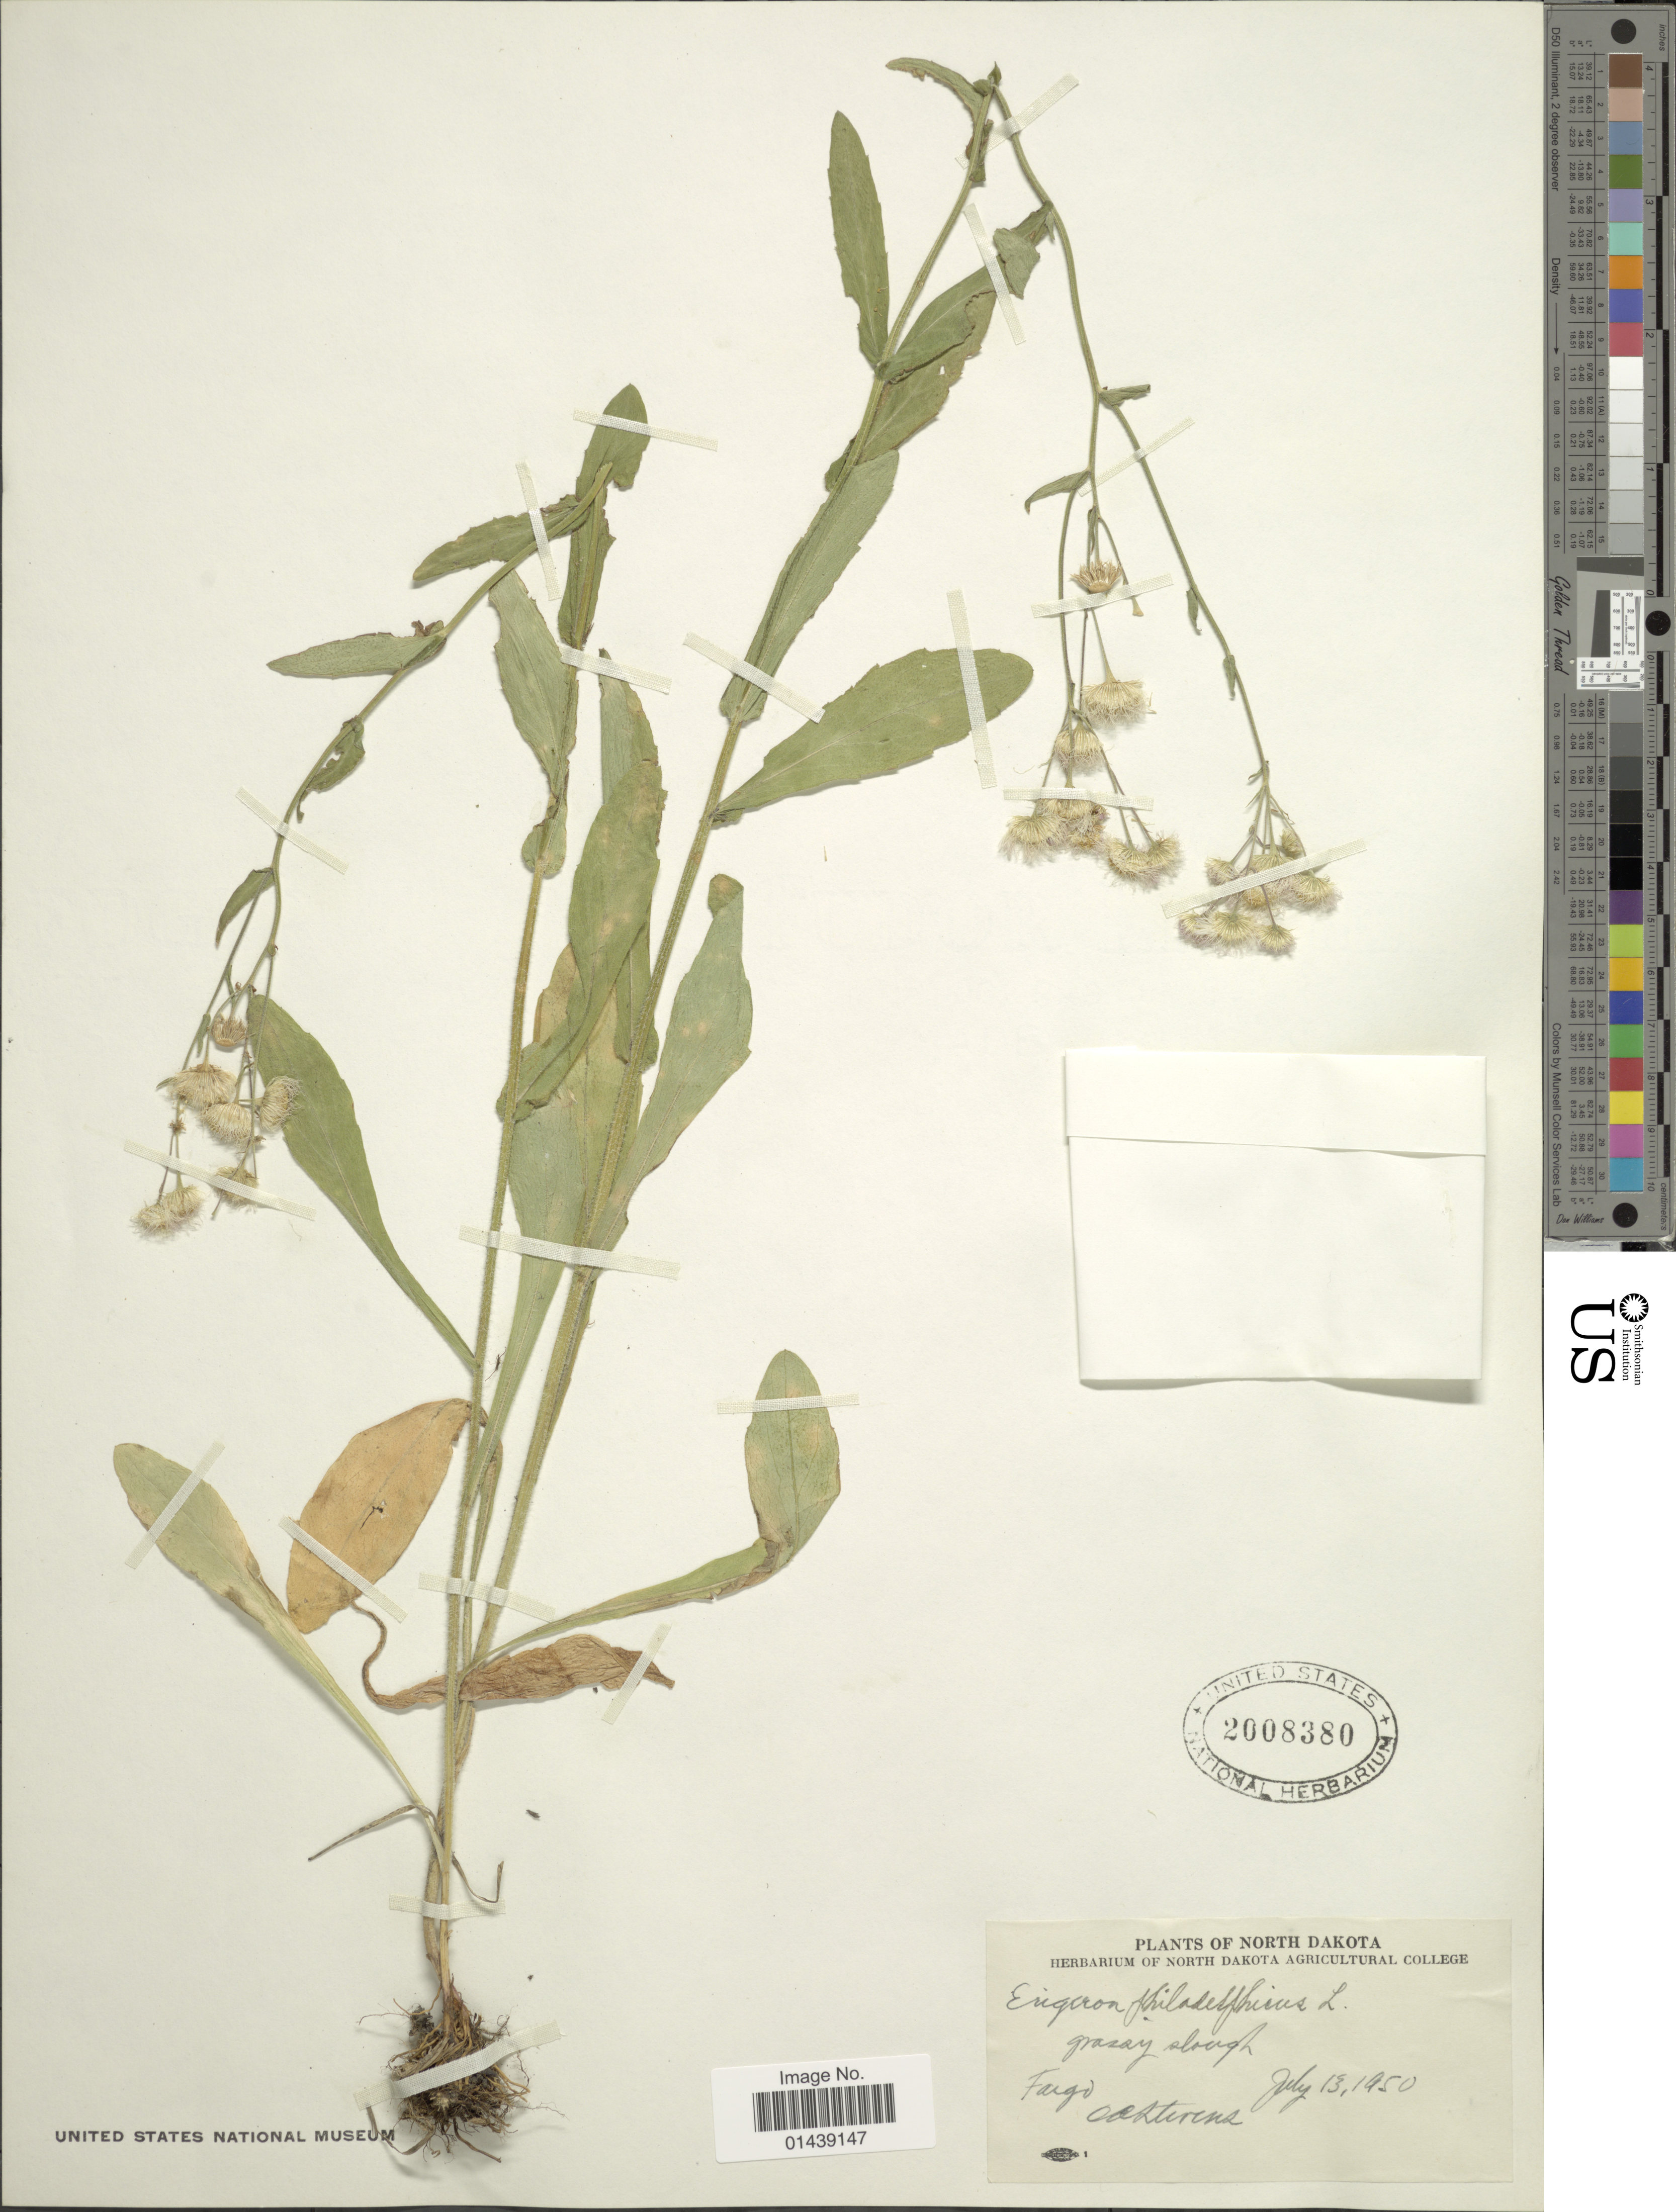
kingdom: Plantae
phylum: Tracheophyta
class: Magnoliopsida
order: Asterales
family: Asteraceae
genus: Erigeron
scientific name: Erigeron philadelphicus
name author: L.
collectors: O. A. Stevens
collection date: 1950-07-13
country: United States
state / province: North Dakota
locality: Fargo [unsure placement]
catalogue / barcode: US 2008380